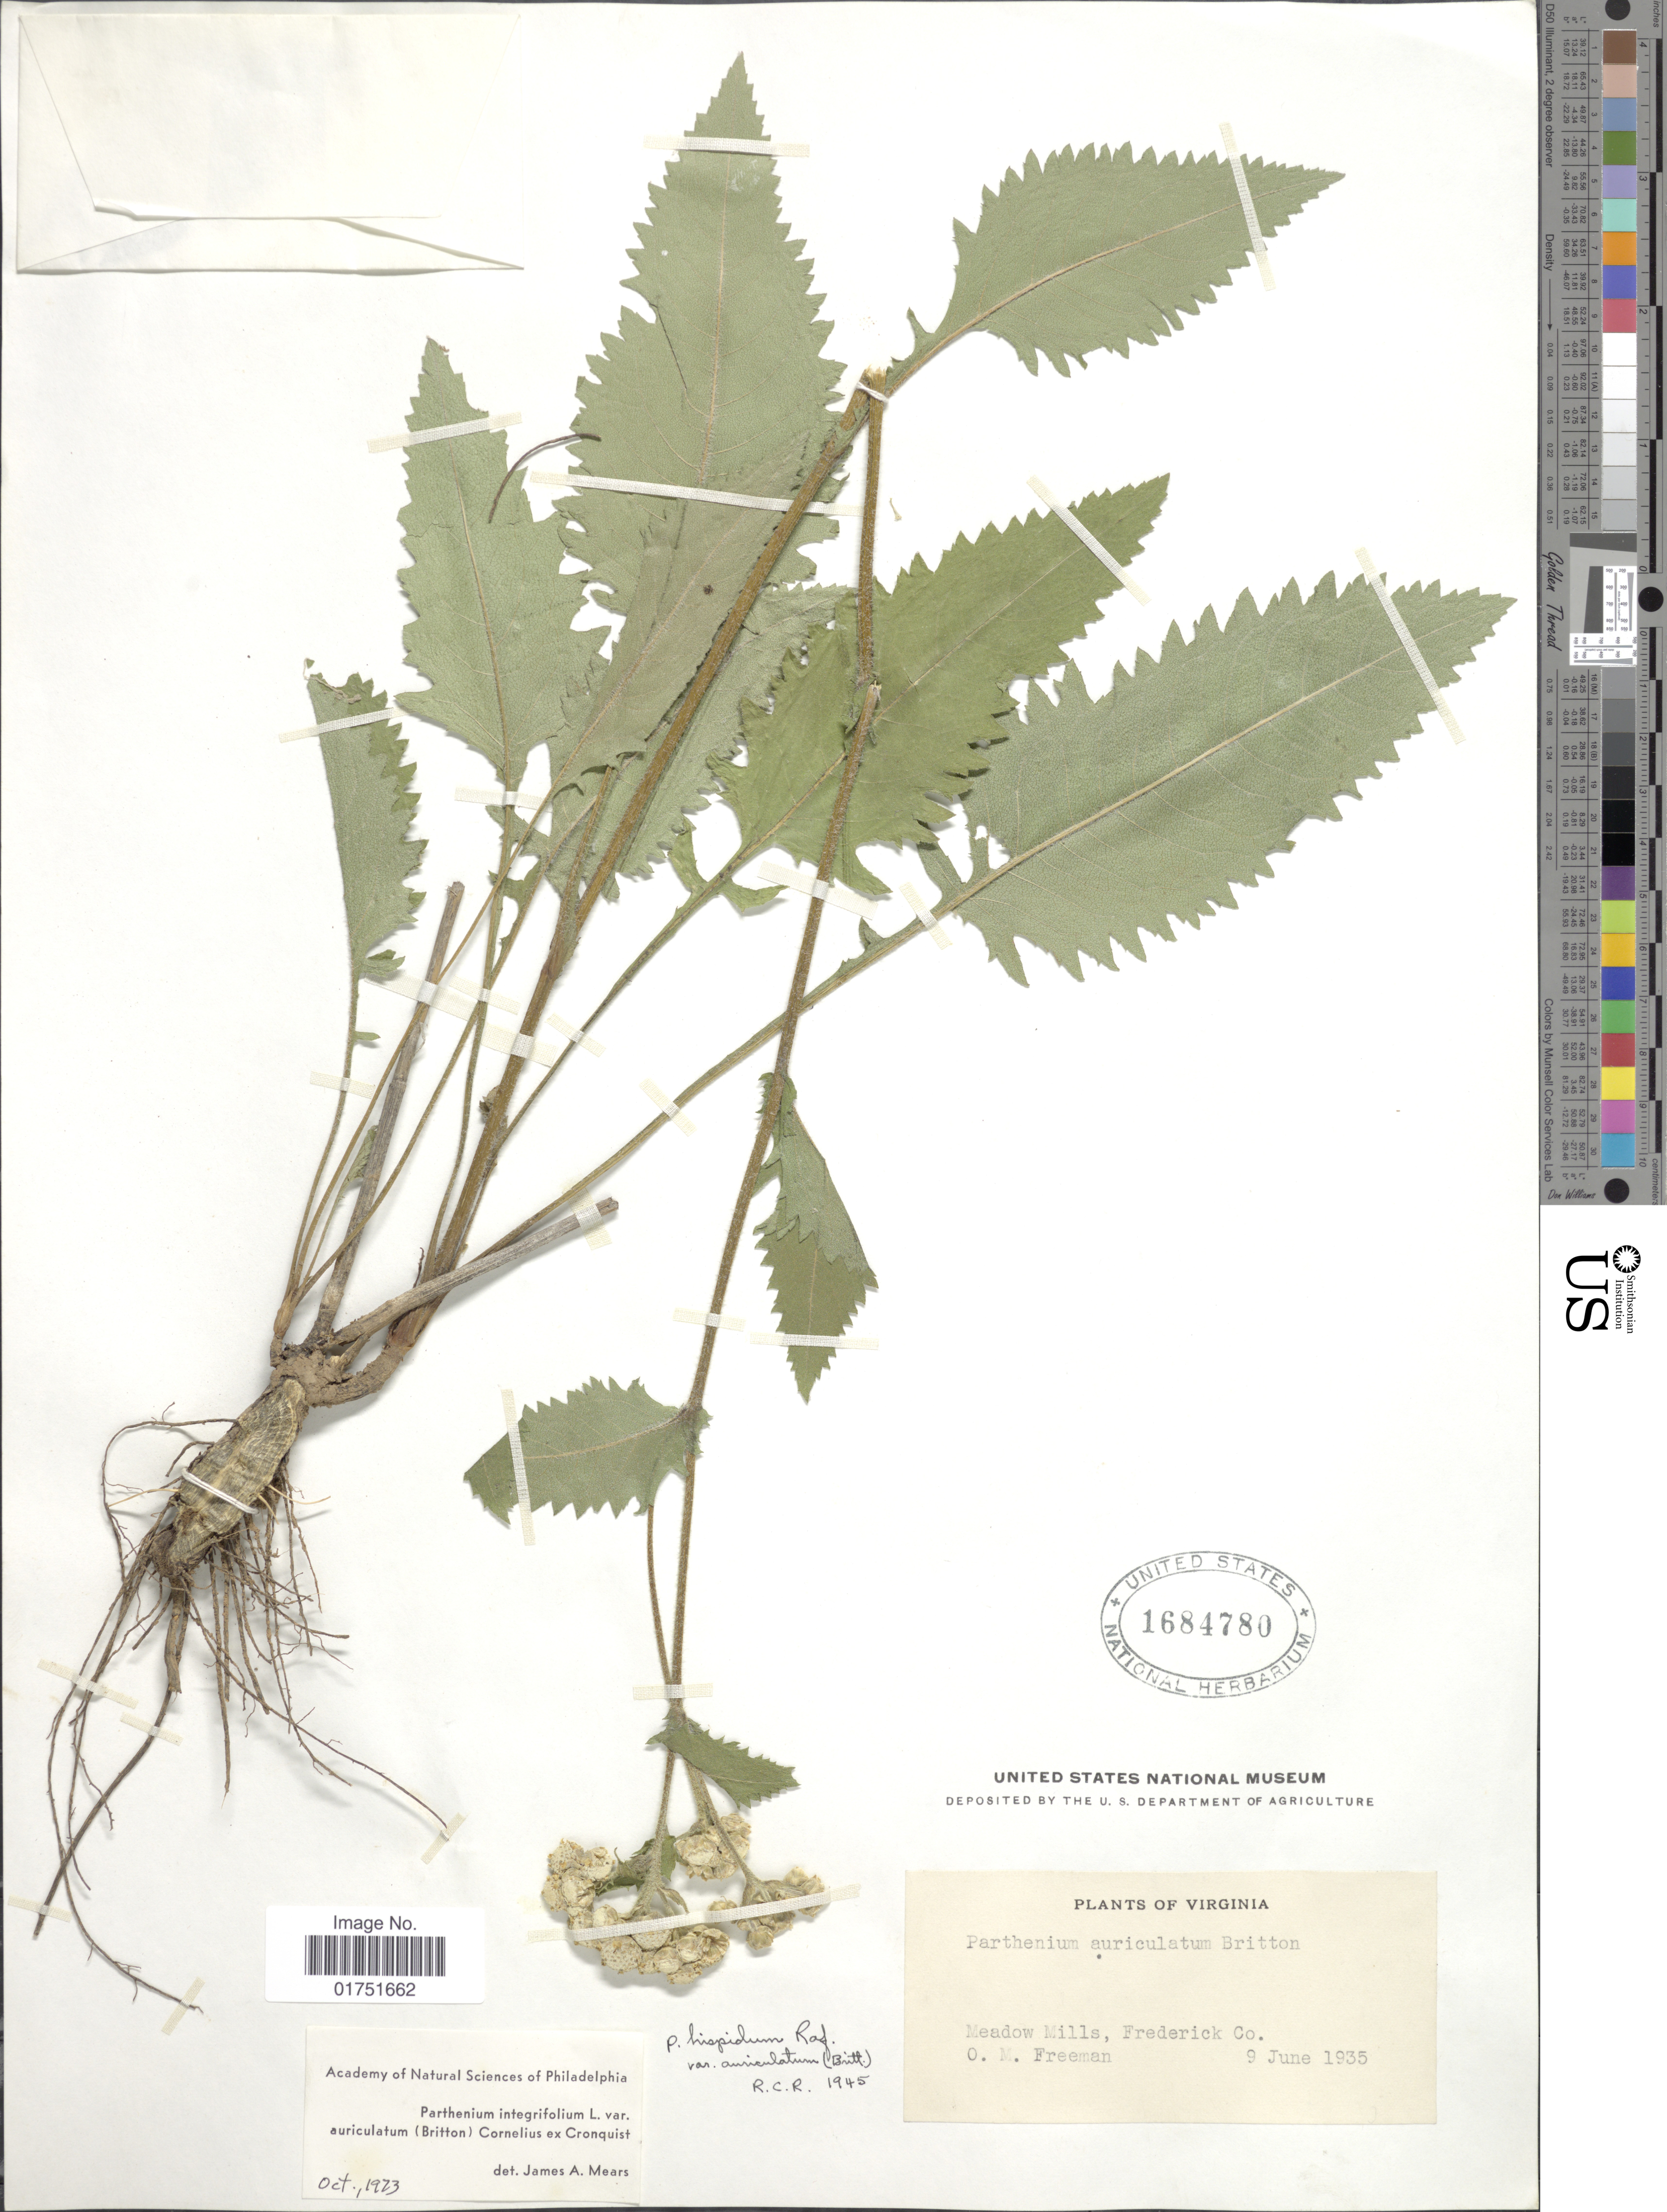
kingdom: Plantae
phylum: Tracheophyta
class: Magnoliopsida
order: Asterales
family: Asteraceae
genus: Parthenium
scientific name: Parthenium auriculatum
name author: Britton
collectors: O. Freeman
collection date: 1935-06-09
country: United States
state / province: Virginia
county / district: Frederick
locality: Meadow Mills, Frederick Co.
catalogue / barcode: US 1684780